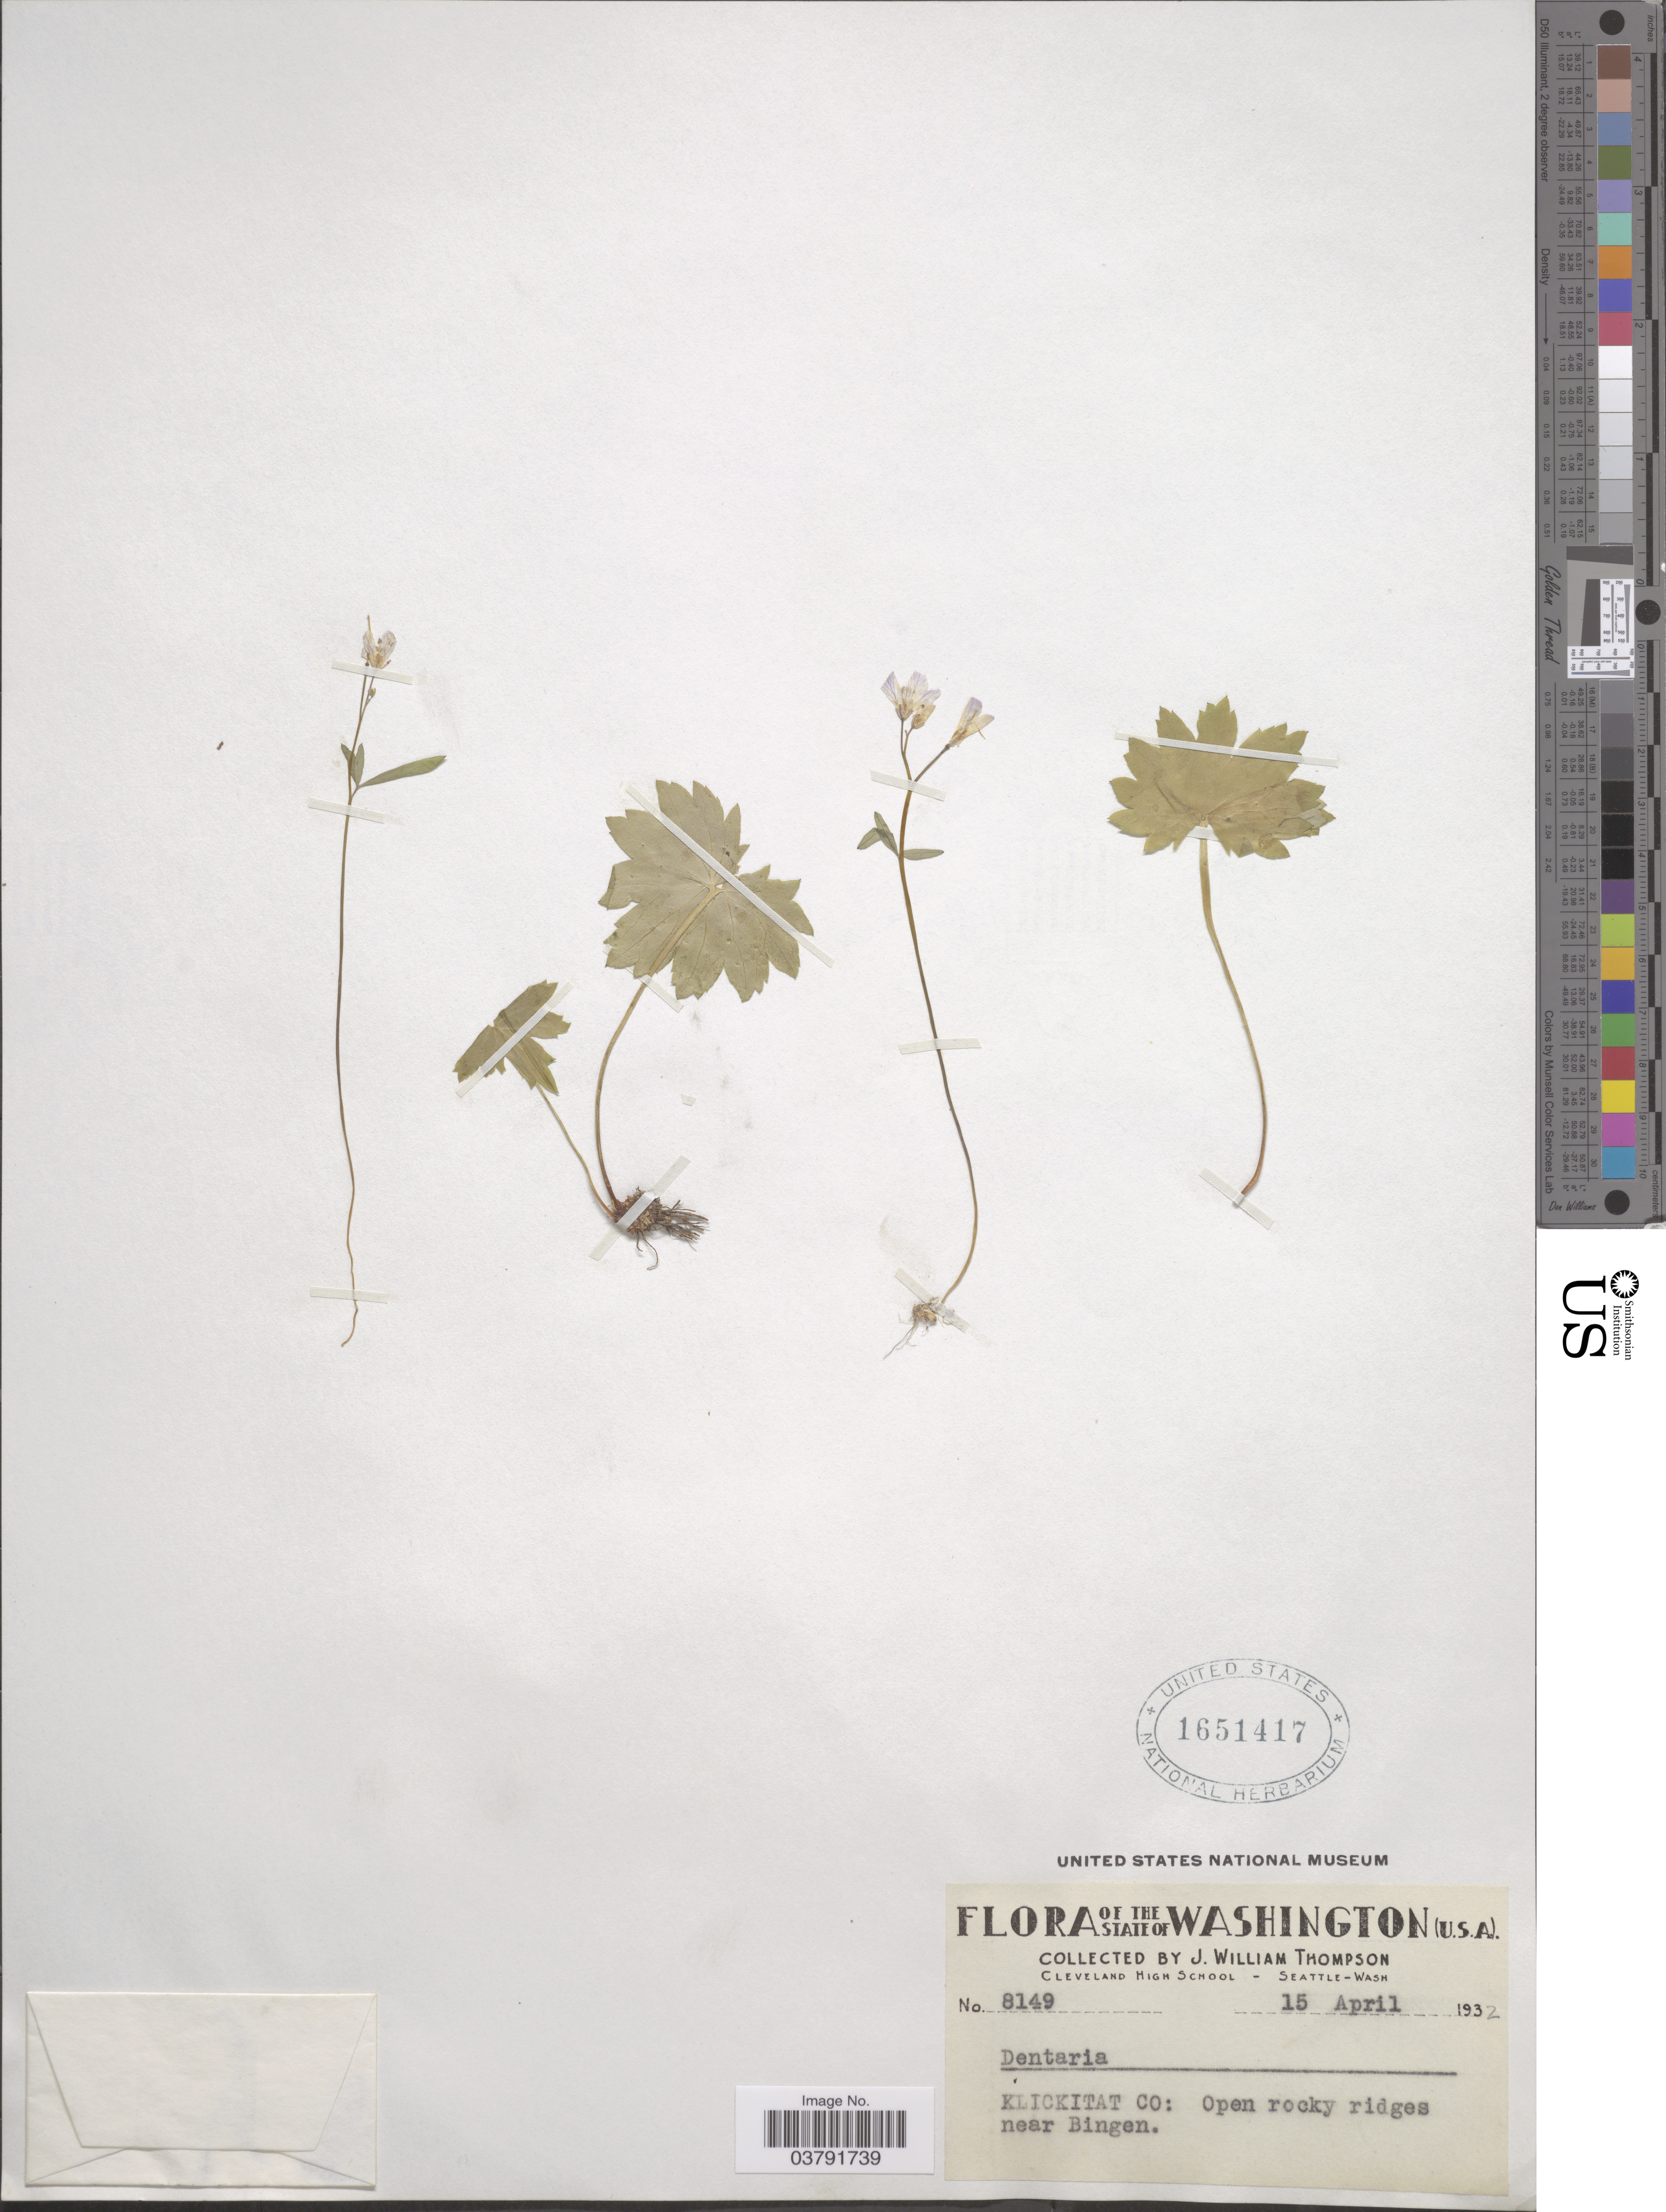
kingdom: Plantae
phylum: Tracheophyta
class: Magnoliopsida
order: Brassicales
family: Brassicaceae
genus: Dentaria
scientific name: Dentaria sp.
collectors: J. W. Thompson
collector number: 8149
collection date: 1932-04-15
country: United States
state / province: Washington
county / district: Klickitat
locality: Klickitat Co: Open rocky ridges near Bingen.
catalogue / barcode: US 1651417